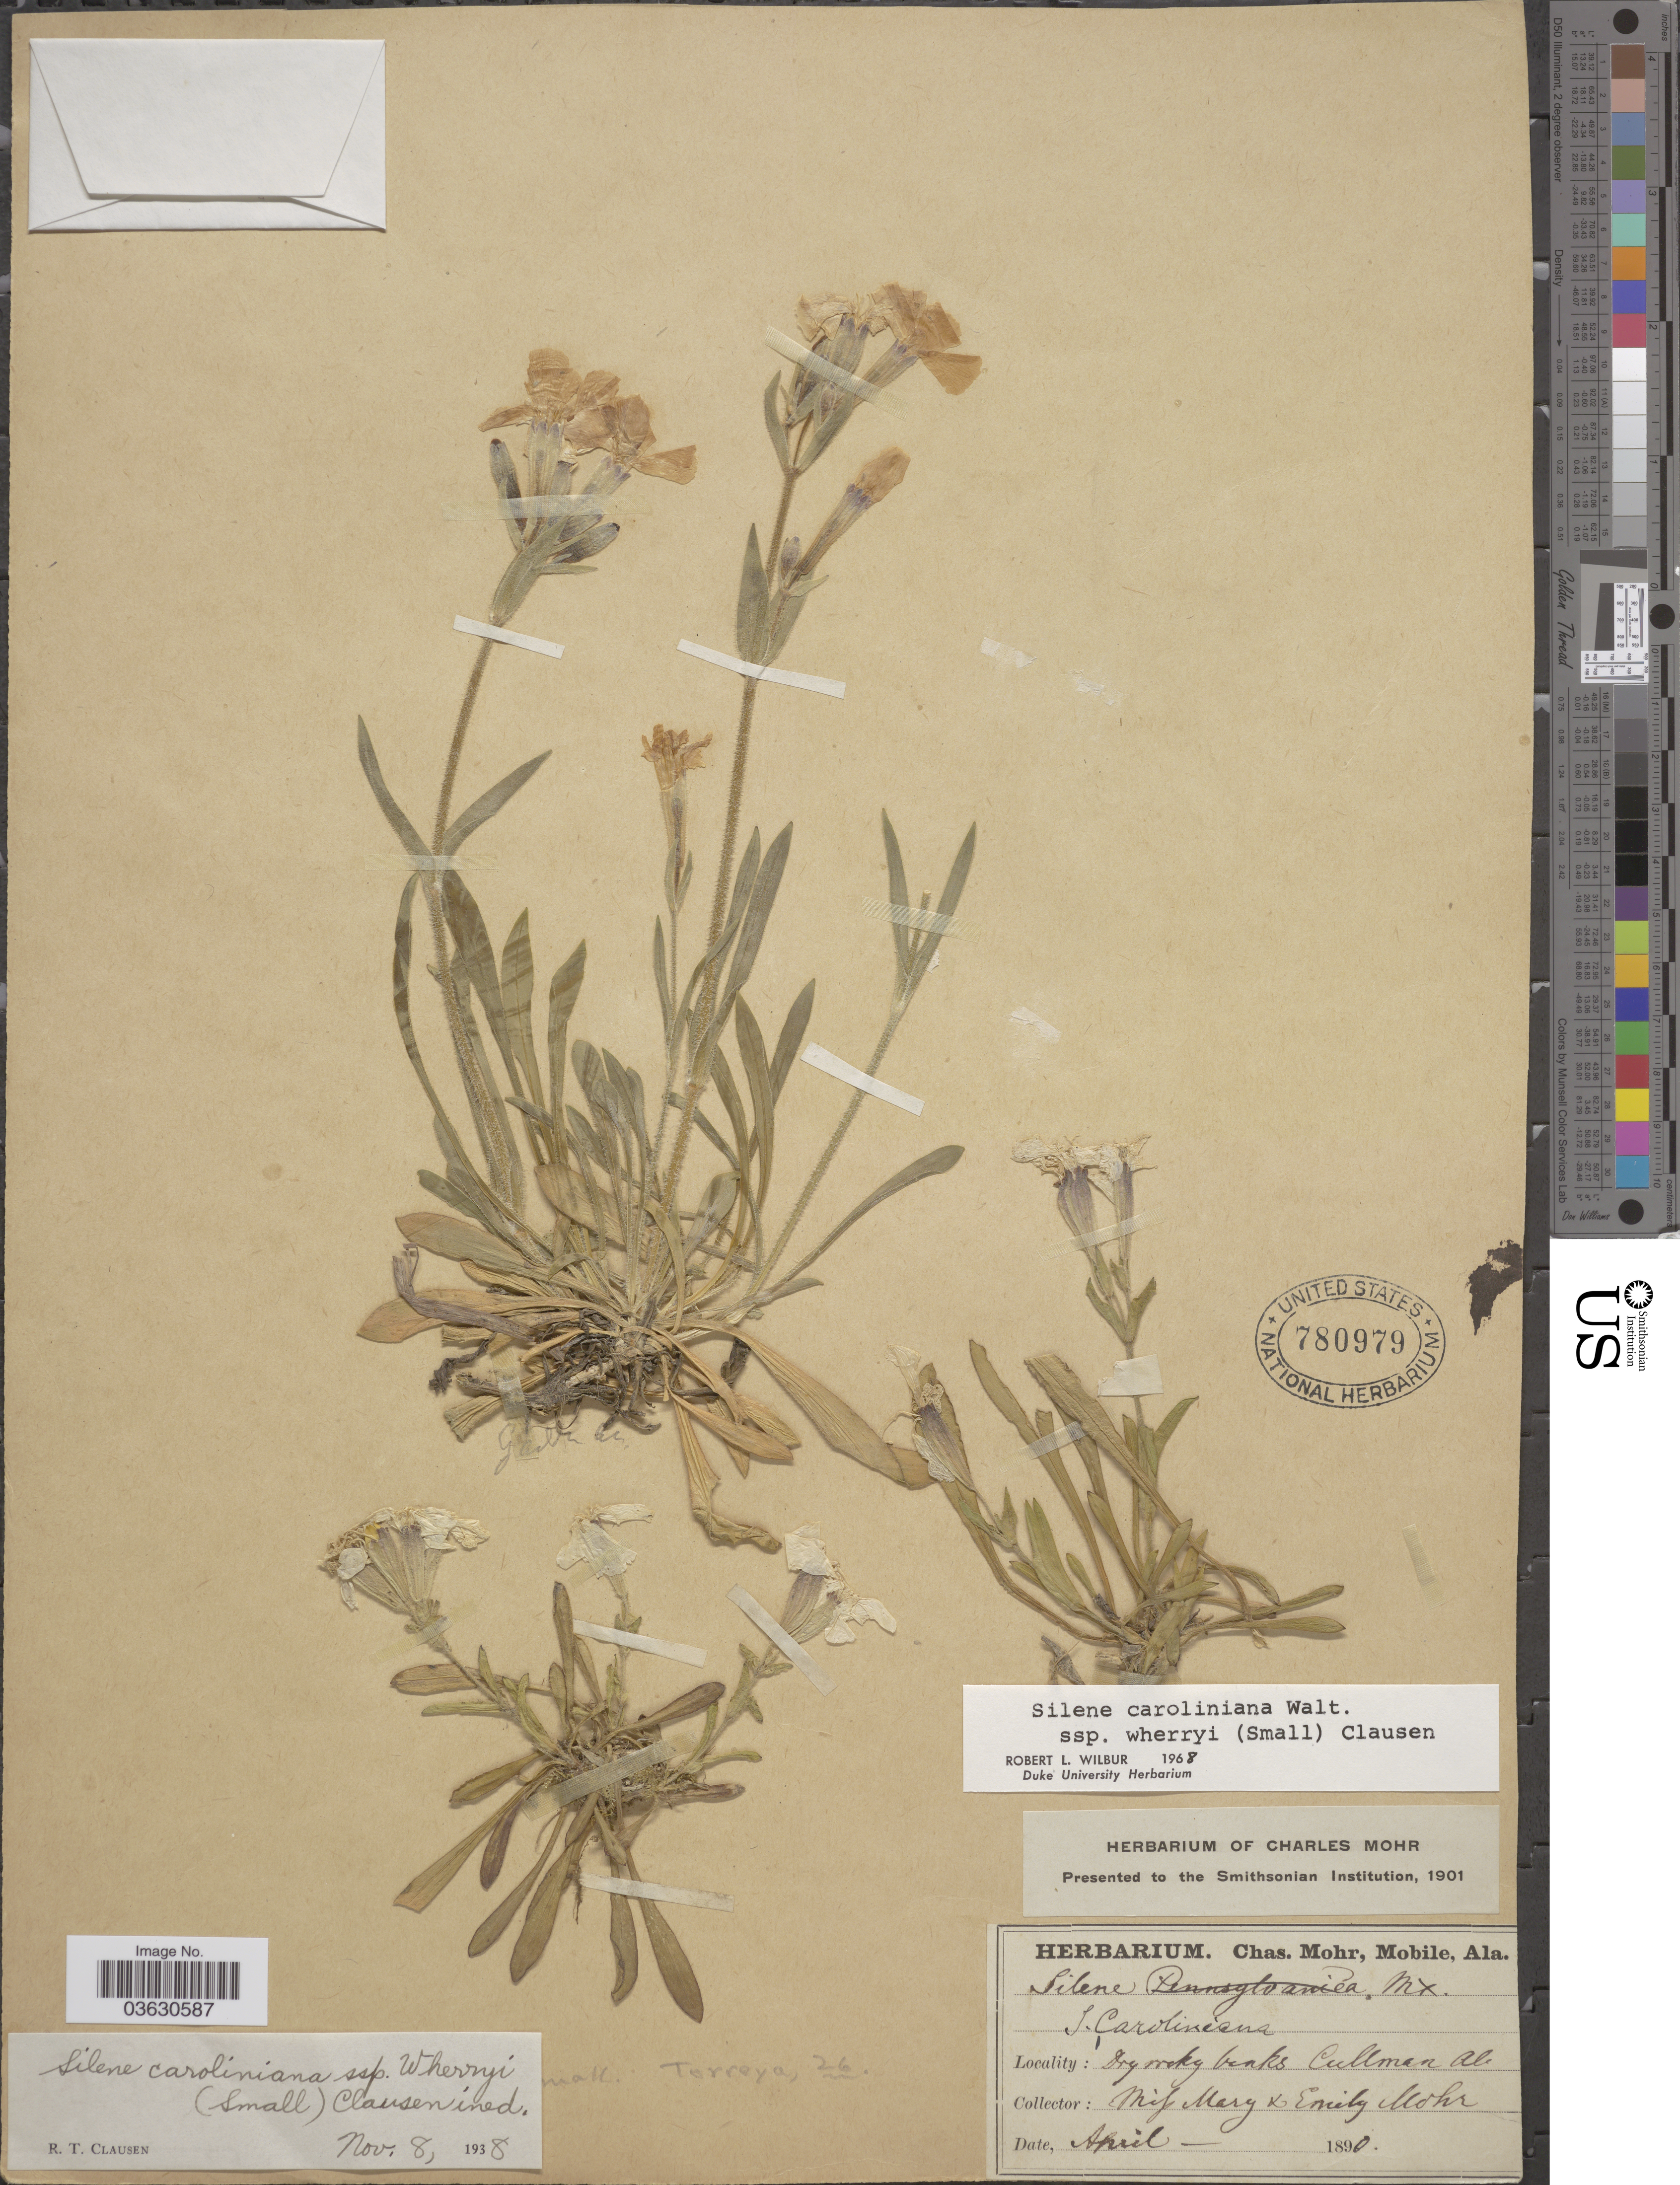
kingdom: Plantae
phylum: Tracheophyta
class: Magnoliopsida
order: Caryophyllales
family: Caryophyllaceae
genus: Silene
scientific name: Silene caroliniana subsp. wherryi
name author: Walter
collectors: M. Mohr & E. Mohr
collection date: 1890-04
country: United States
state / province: Alabama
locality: Dry rocky banks Cullman.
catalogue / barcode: US 780979